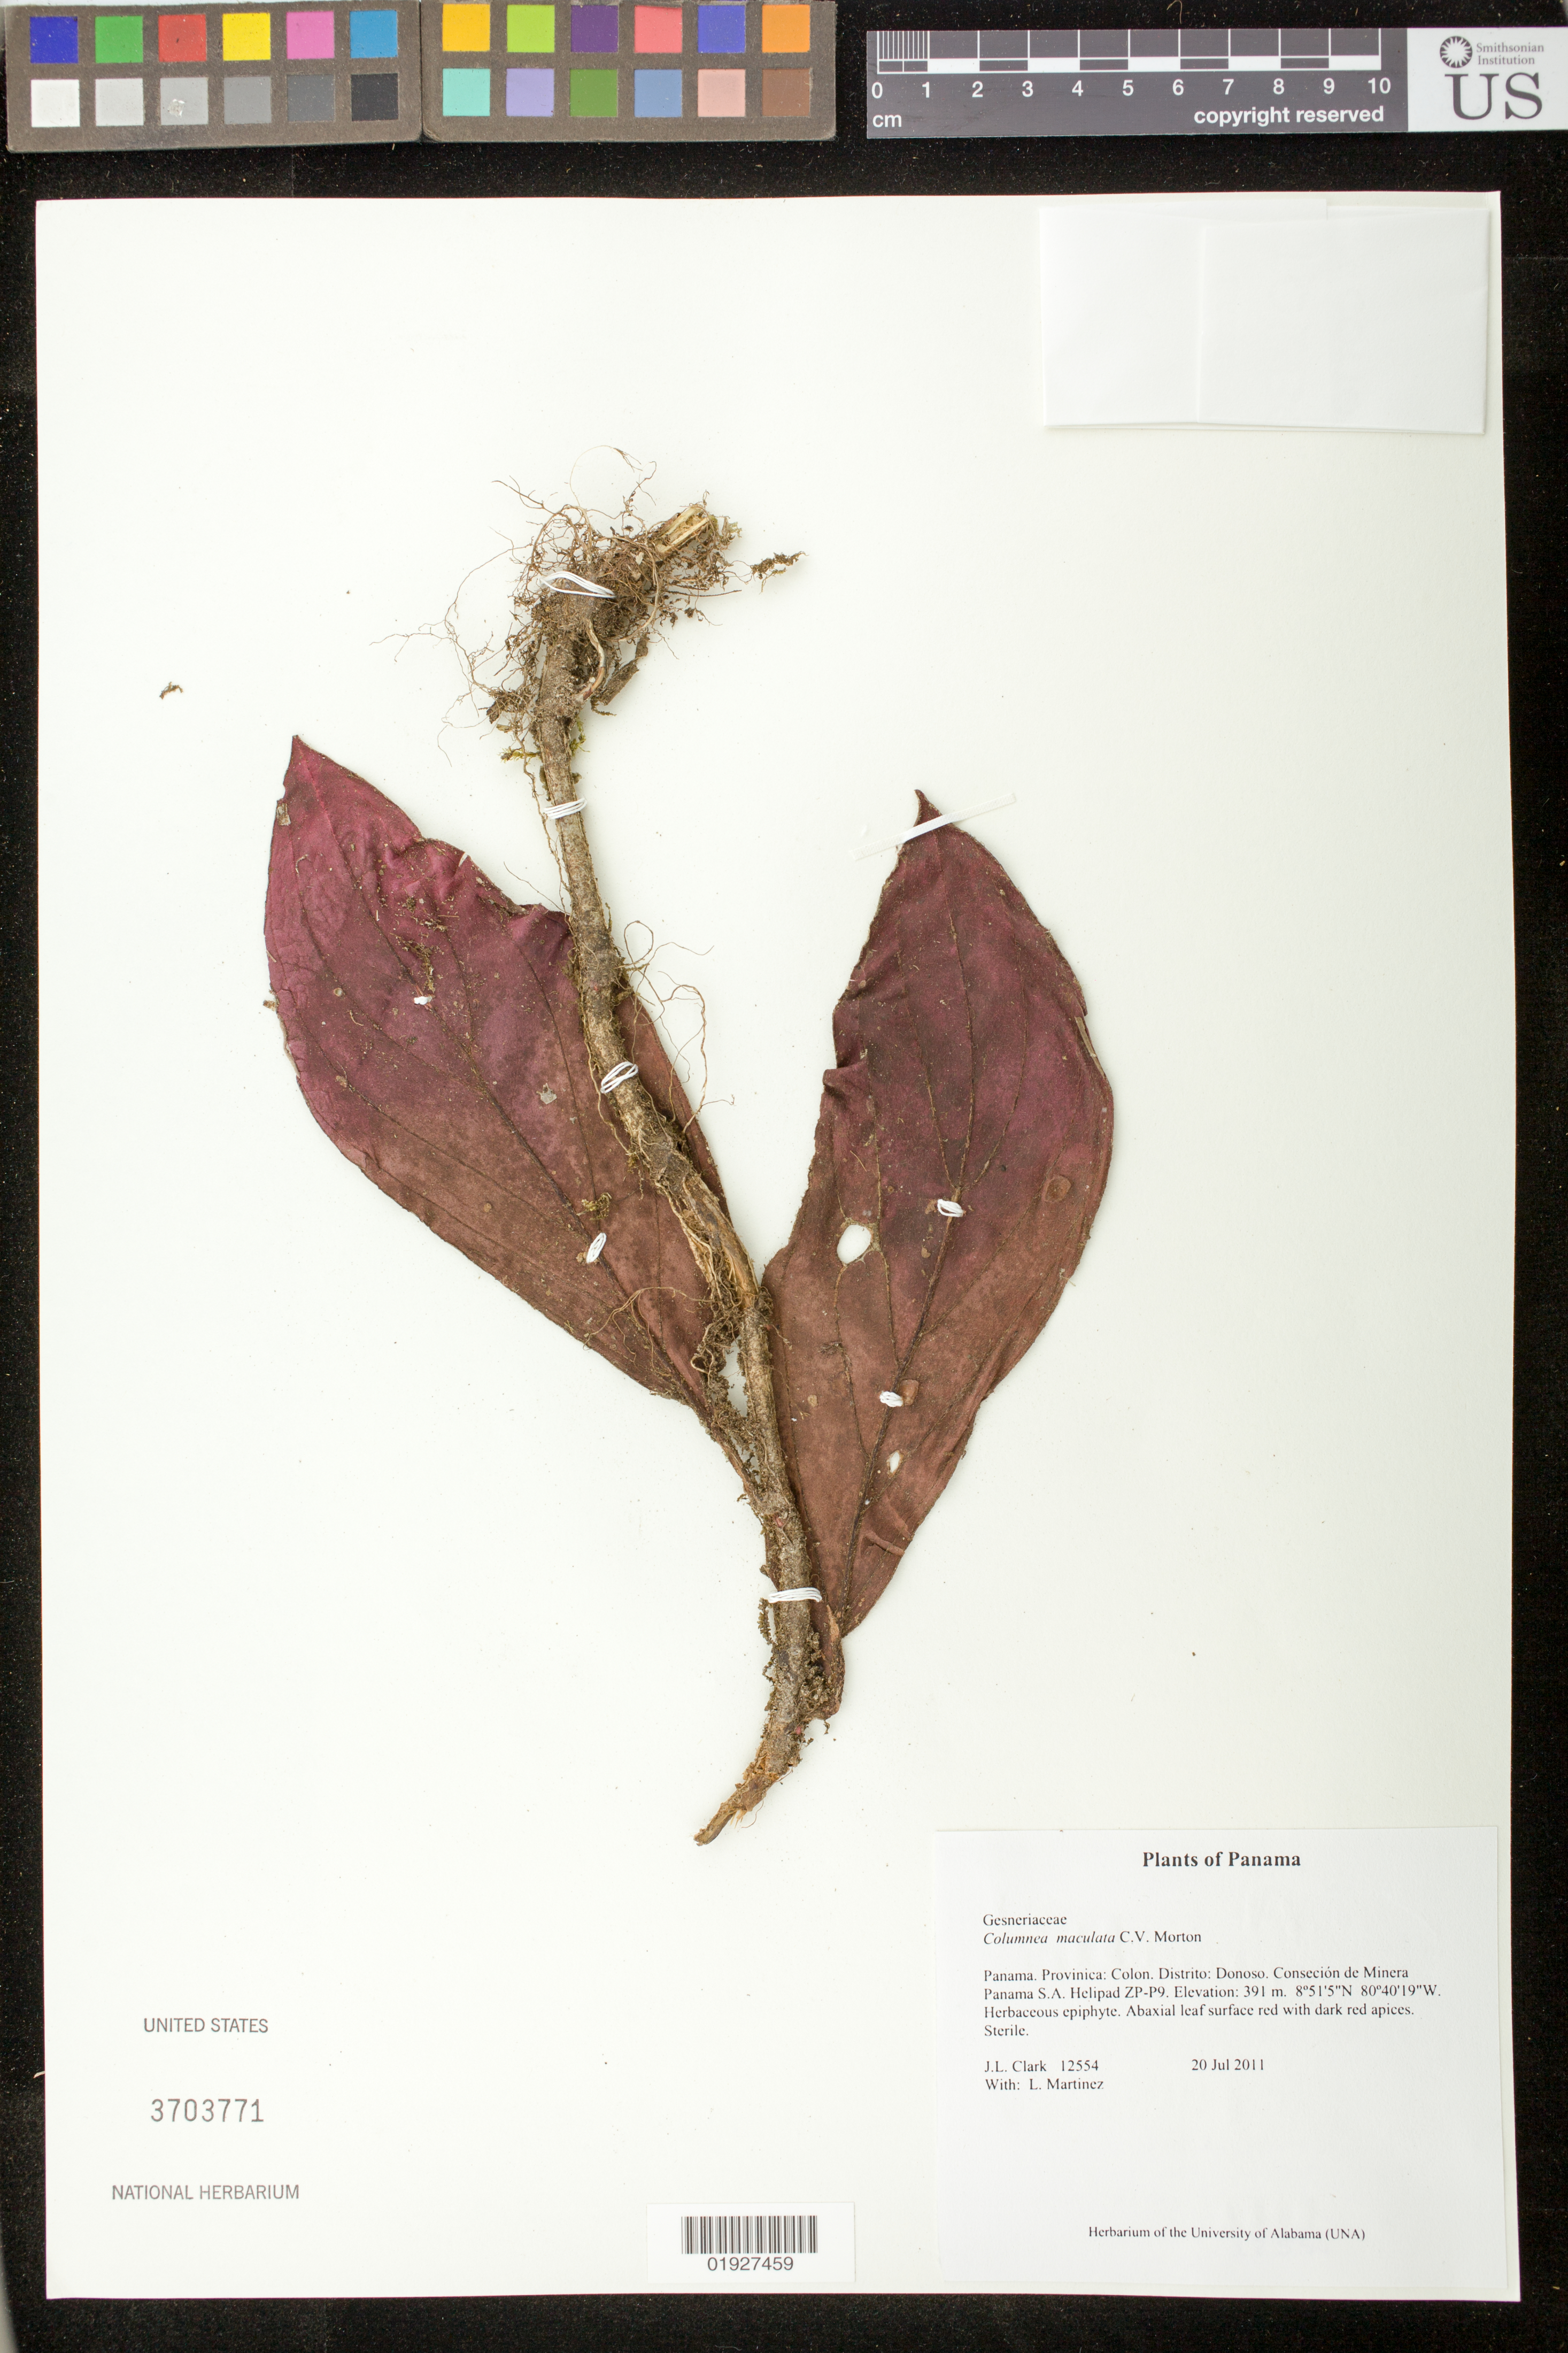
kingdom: Plantae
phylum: Tracheophyta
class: Magnoliopsida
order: Lamiales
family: Gesneriaceae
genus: Columnea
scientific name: Columnea maculata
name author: C.V. Morton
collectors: J. L. Clark & L. Martinez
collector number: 12554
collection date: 2011-07-20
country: Panama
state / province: Colón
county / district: Donoso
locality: Conseción de Minera Panama S.A. Helipad ZP-P9.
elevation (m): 391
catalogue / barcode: US 3703771